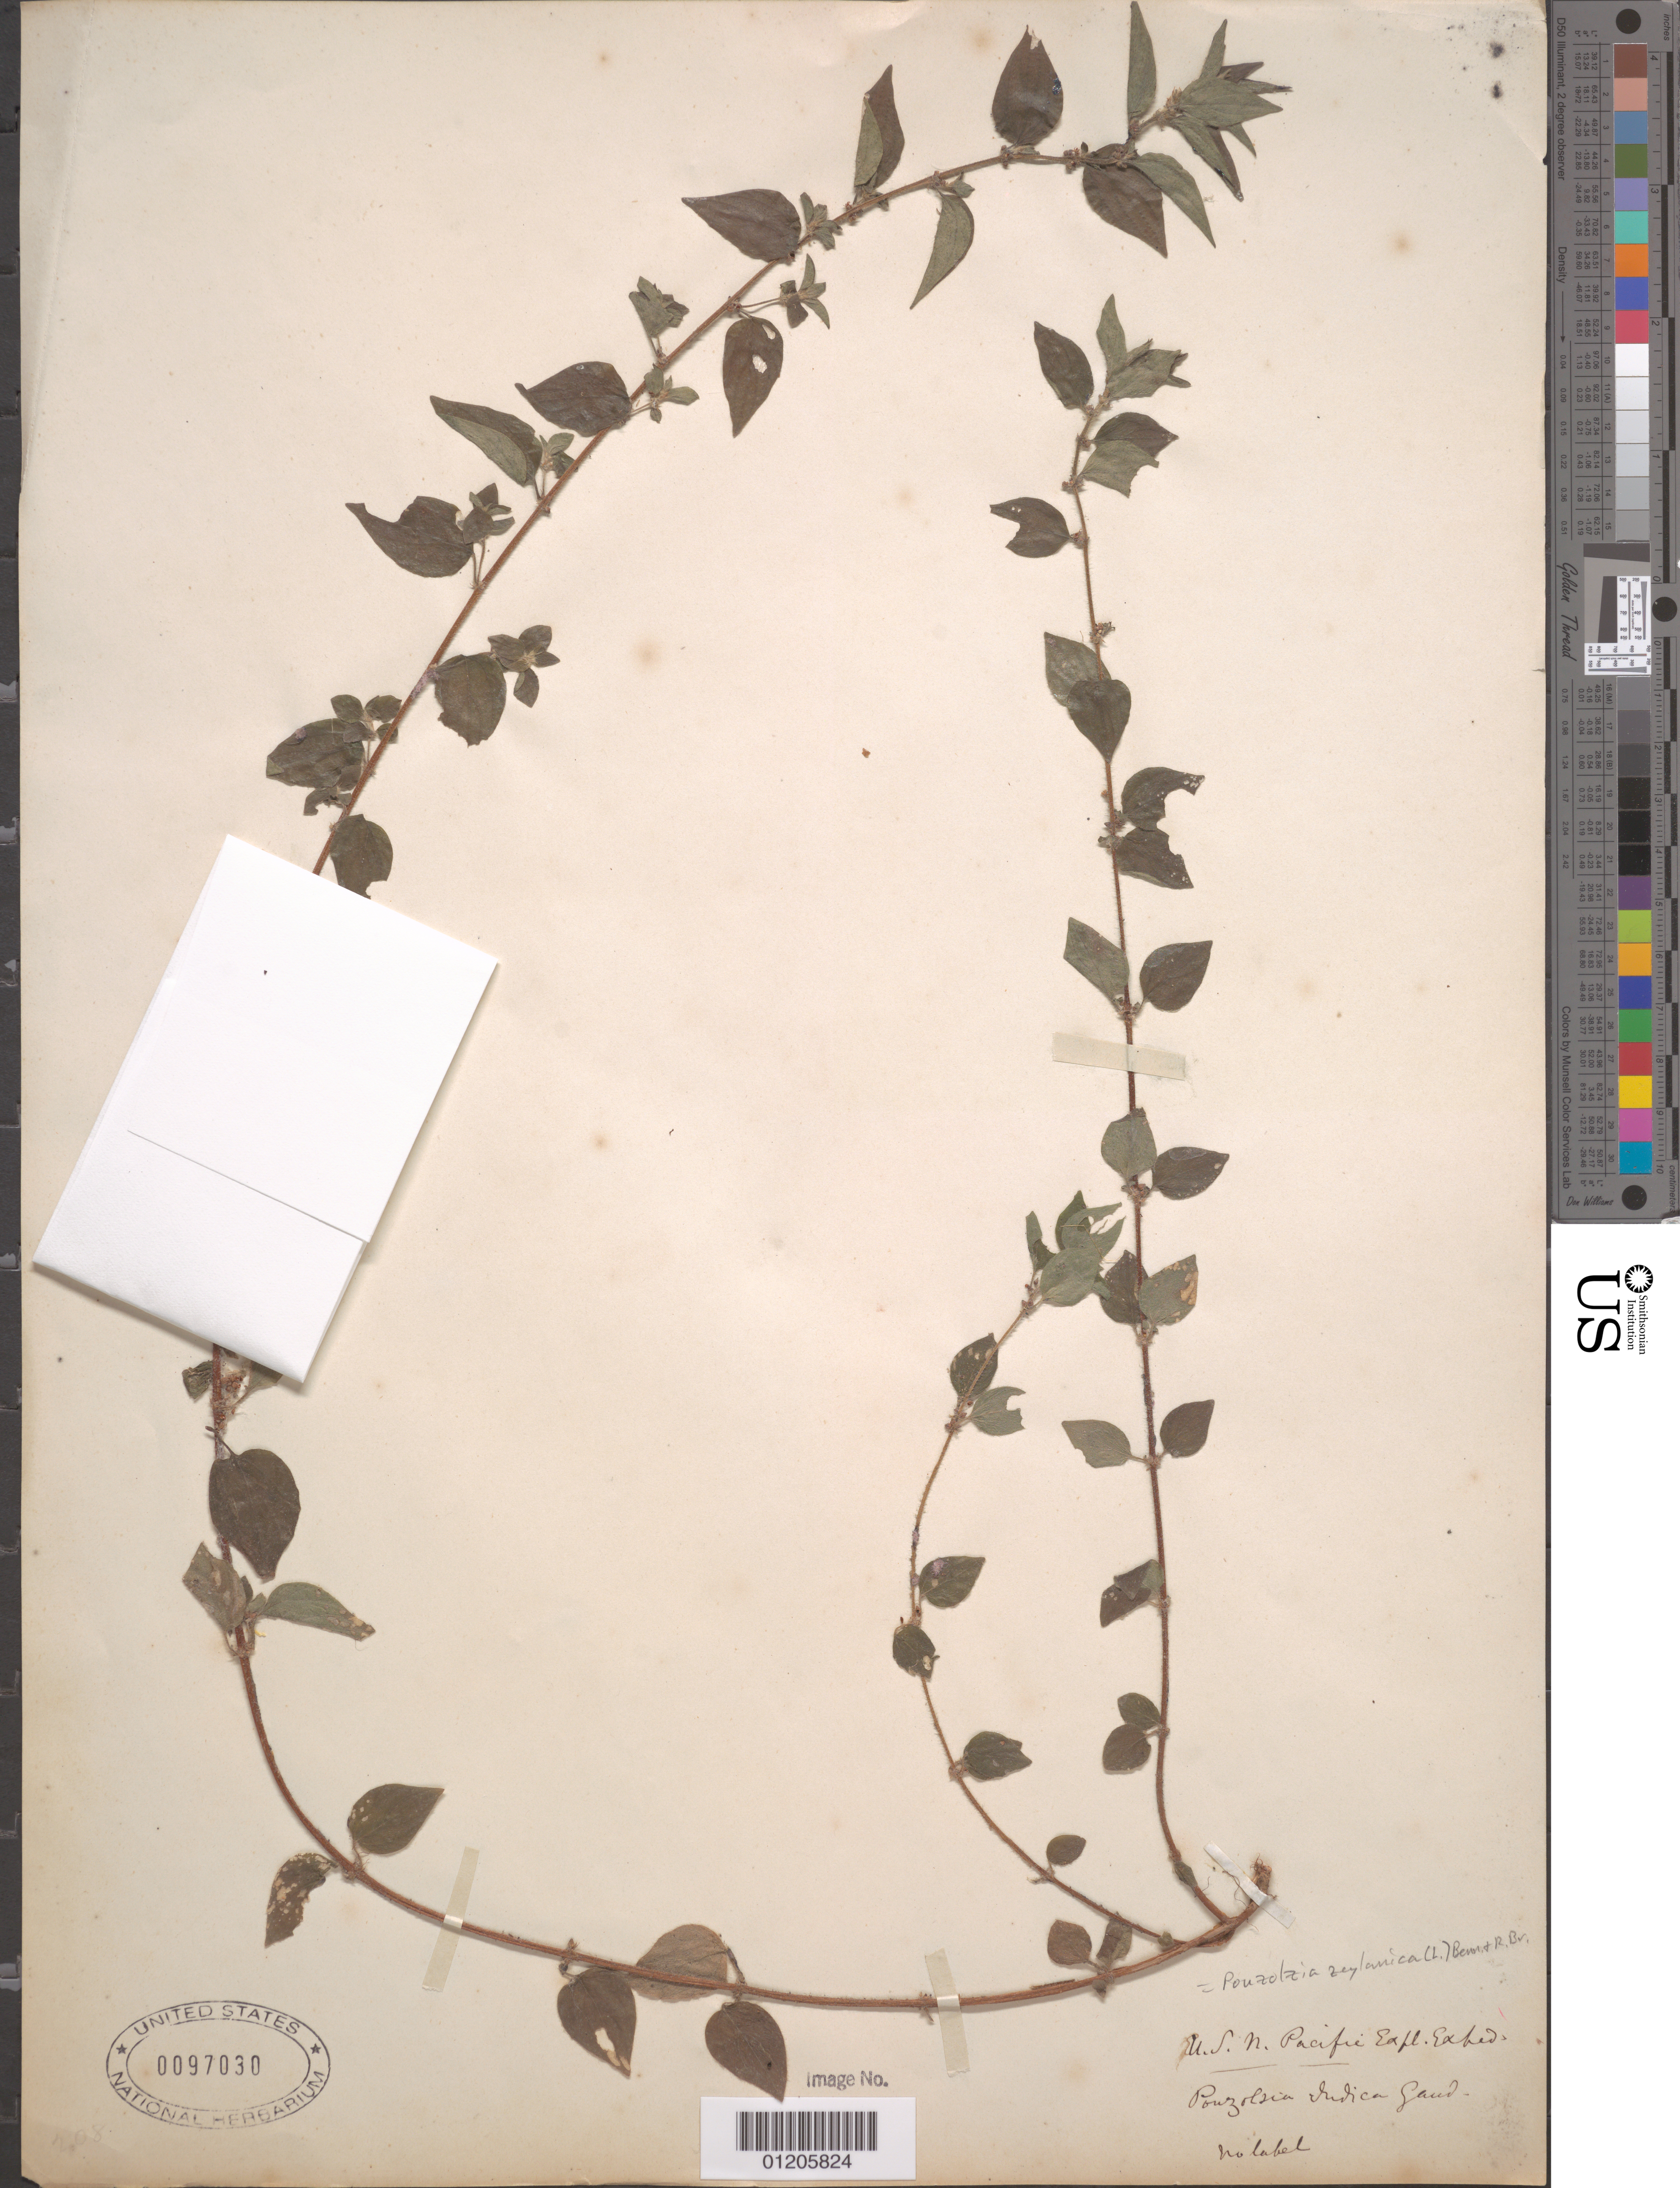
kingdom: Plantae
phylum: Tracheophyta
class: Magnoliopsida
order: Rosales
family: Urticaceae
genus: Pouzolzia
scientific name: Pouzolzia zeylanica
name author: (L.) Benn.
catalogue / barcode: US 97030